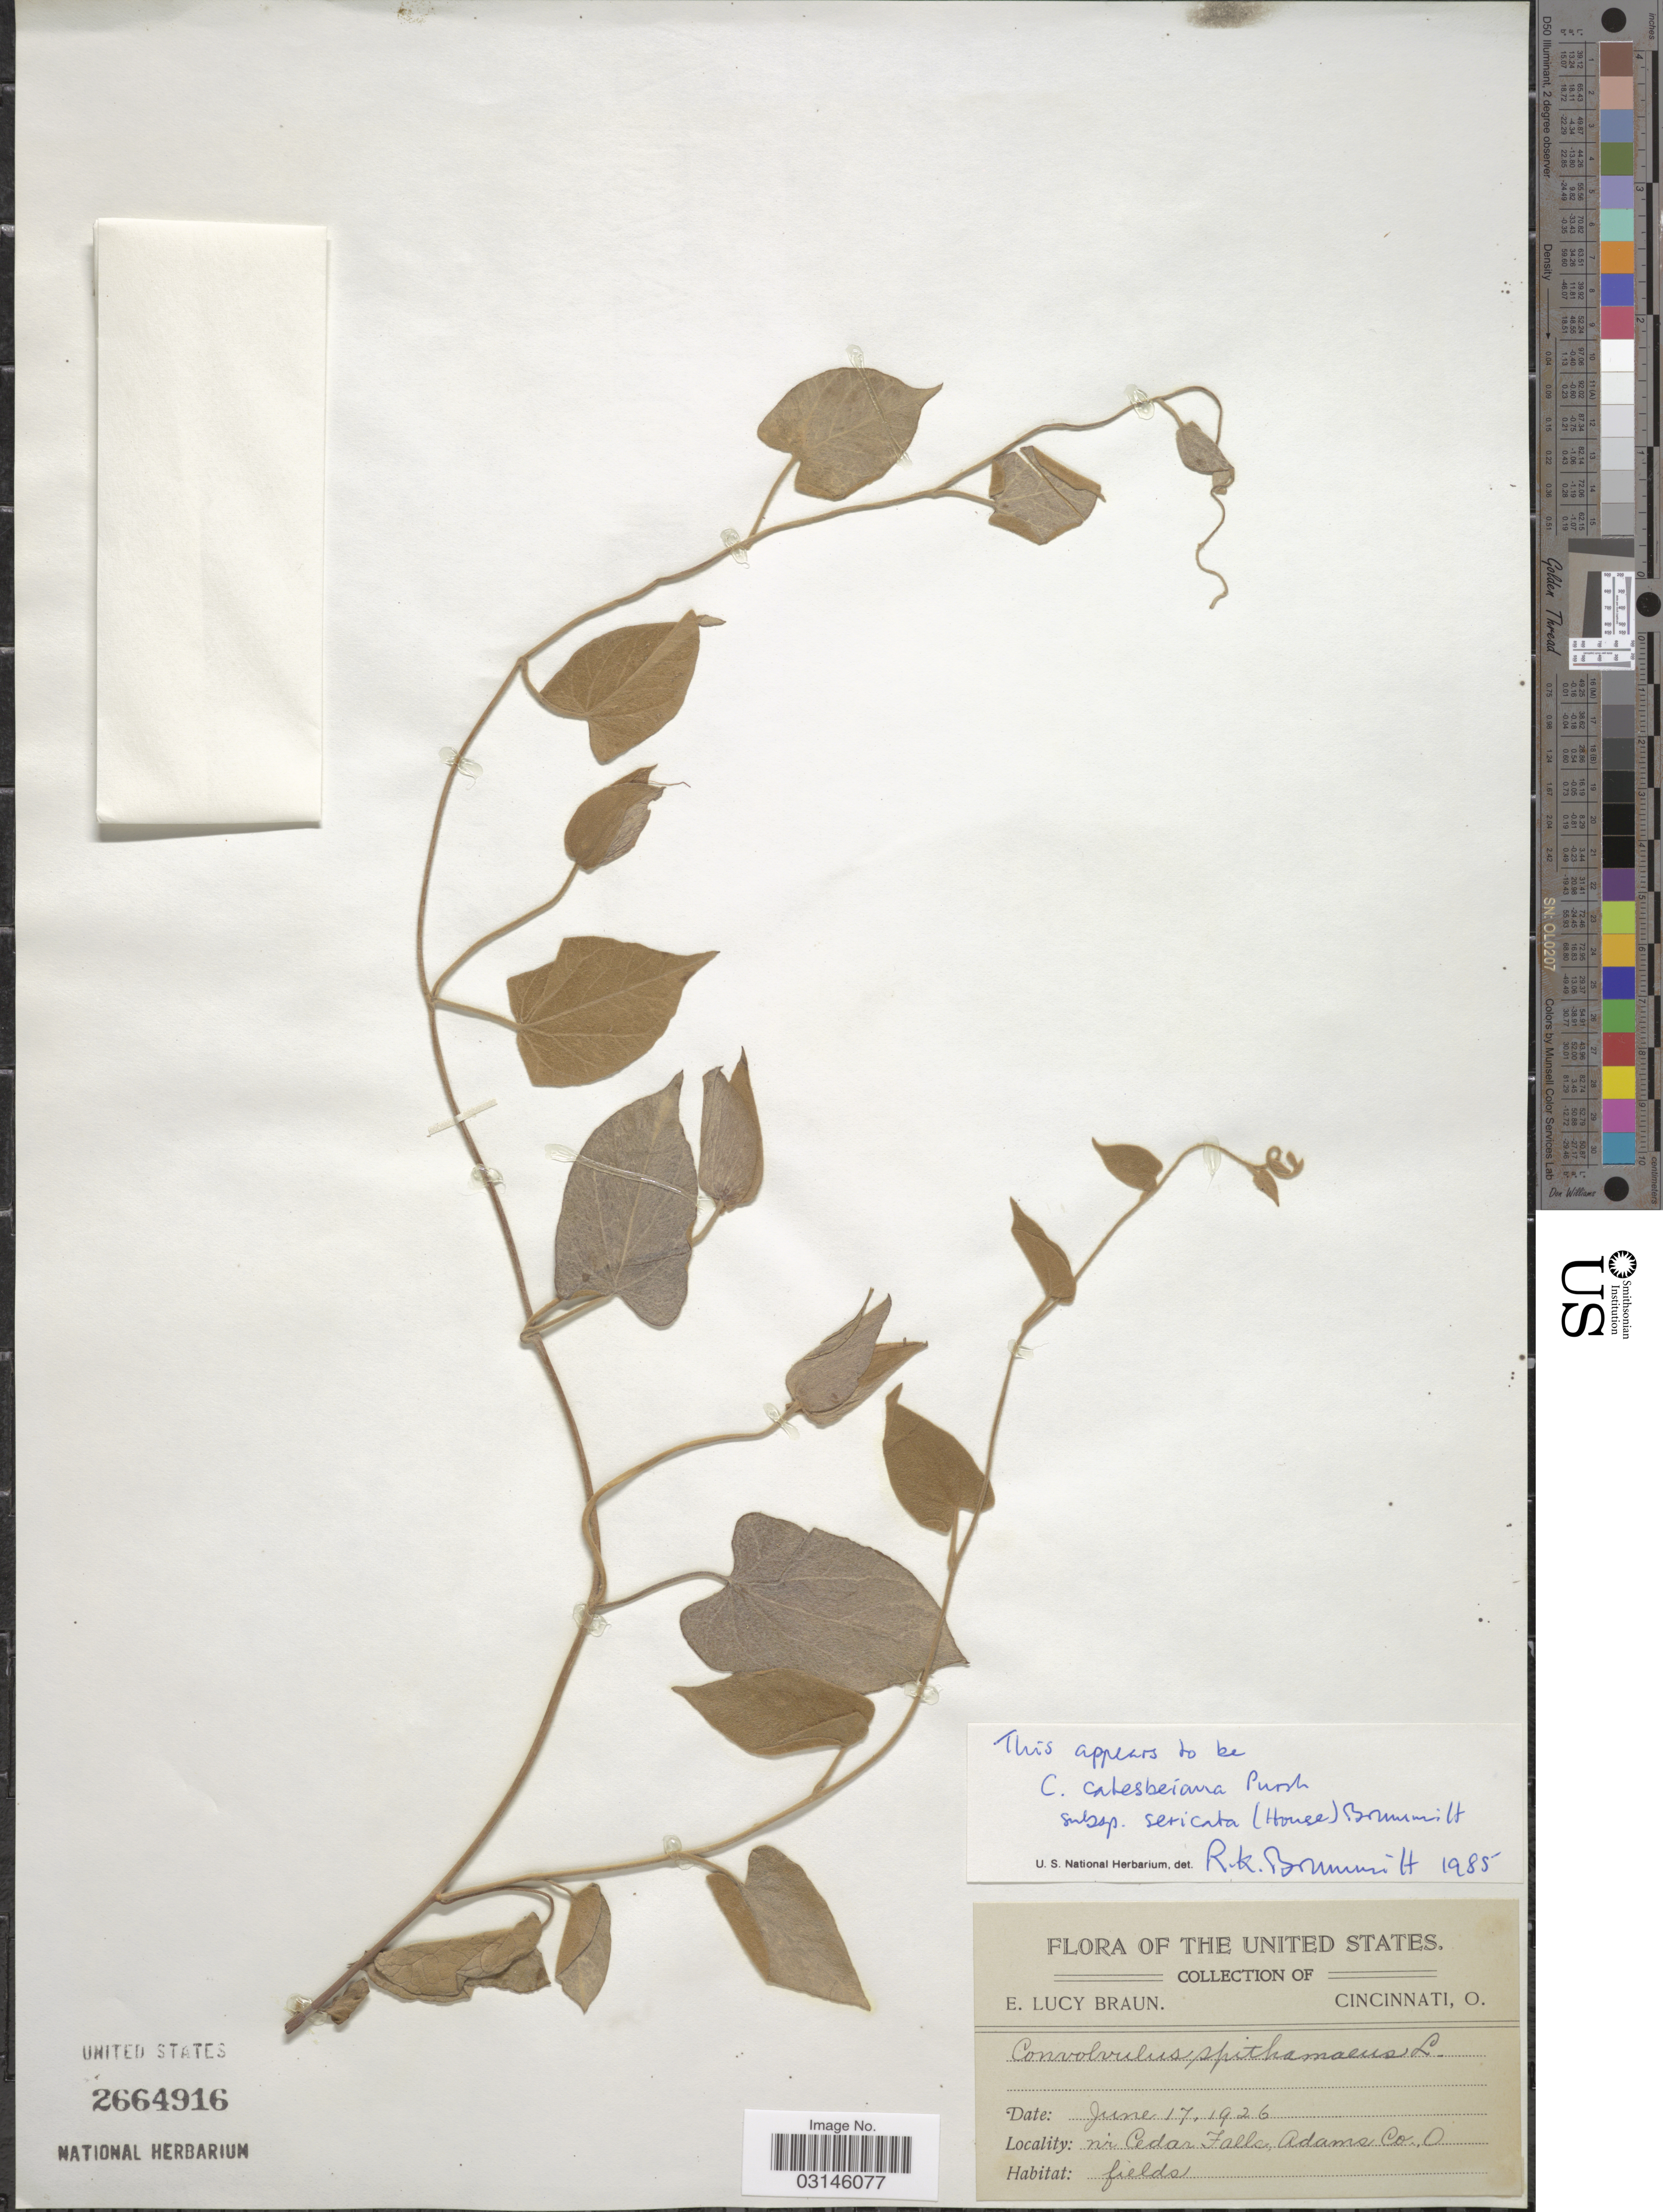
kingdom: Plantae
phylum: Tracheophyta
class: Magnoliopsida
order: Solanales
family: Convolvulaceae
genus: Calystegia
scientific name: Calystegia catesbeiana subsp. sericata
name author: (House) Brummitt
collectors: E. L. Braun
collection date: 1926-06-17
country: United States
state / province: Ohio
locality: N'r Cedar Falls, Adams Co.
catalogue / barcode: US 2664916